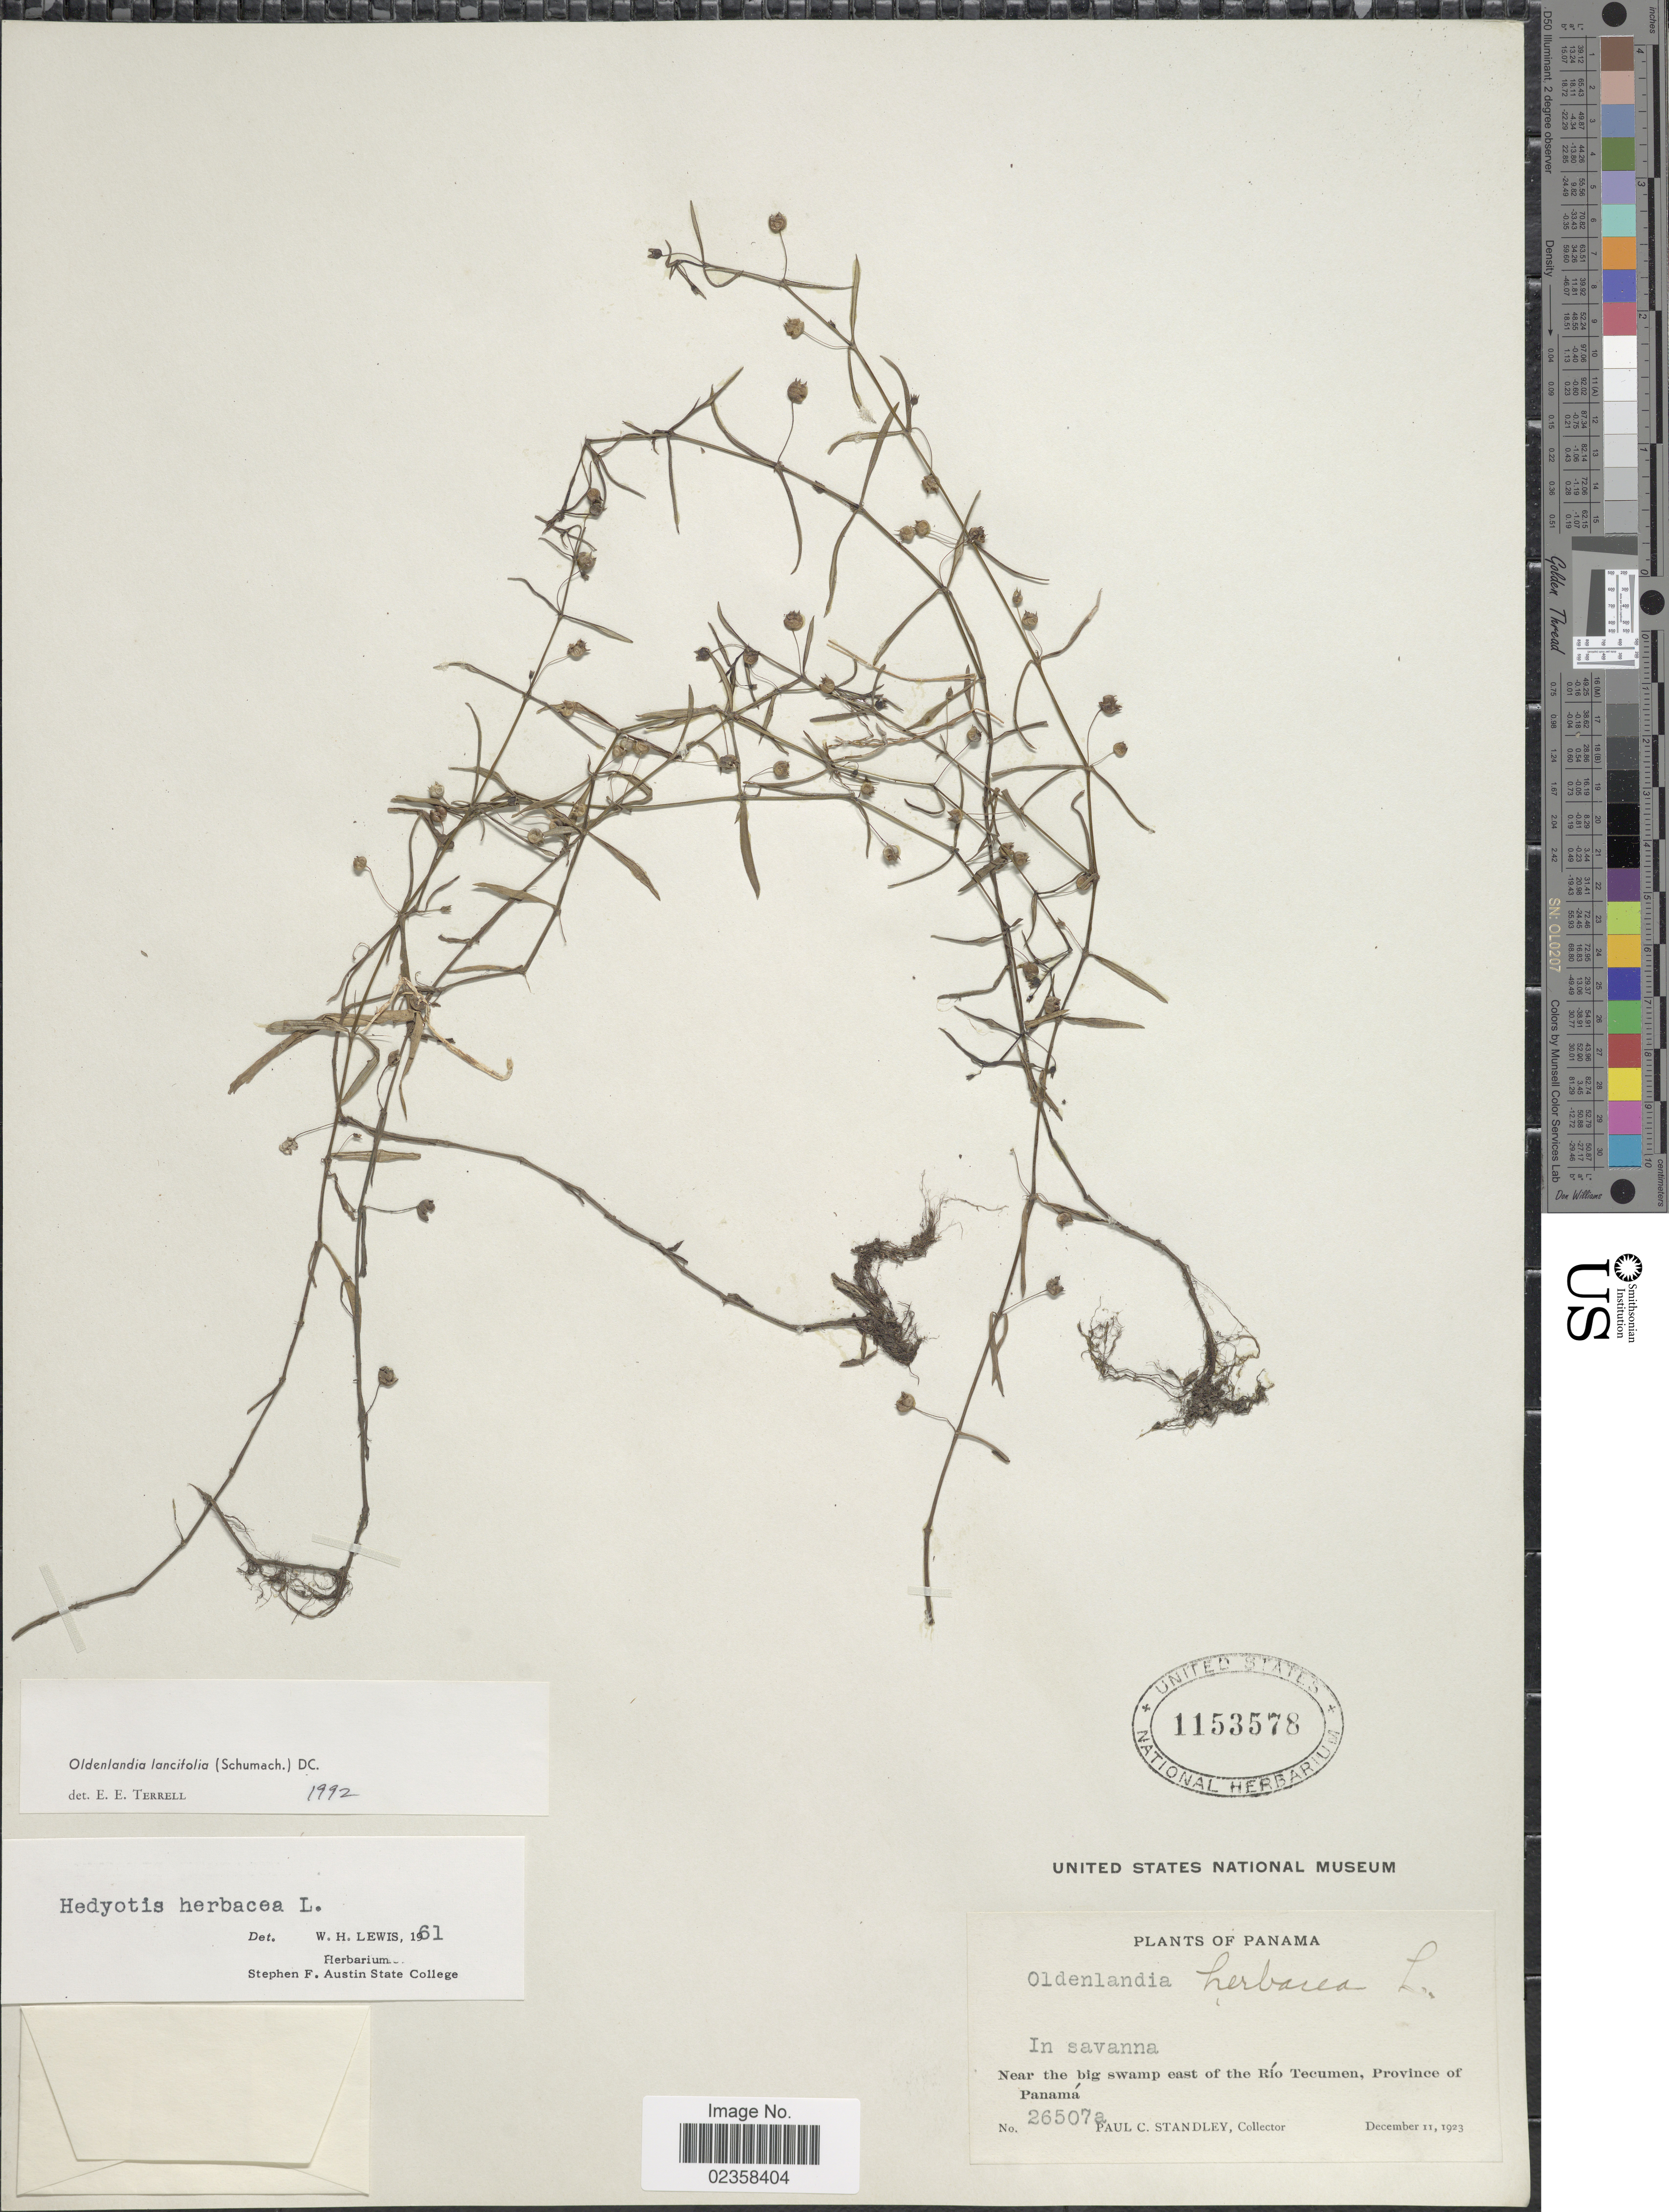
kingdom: Plantae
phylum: Tracheophyta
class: Magnoliopsida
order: Gentianales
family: Rubiaceae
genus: Oldenlandia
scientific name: Oldenlandia lancifolia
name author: (Schumach.) DC.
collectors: P. C. Standley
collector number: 26507a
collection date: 1923-12-11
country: Panama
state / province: Panamá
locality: Near the big swamp east of the Rio Tecumen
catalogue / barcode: US 1153578